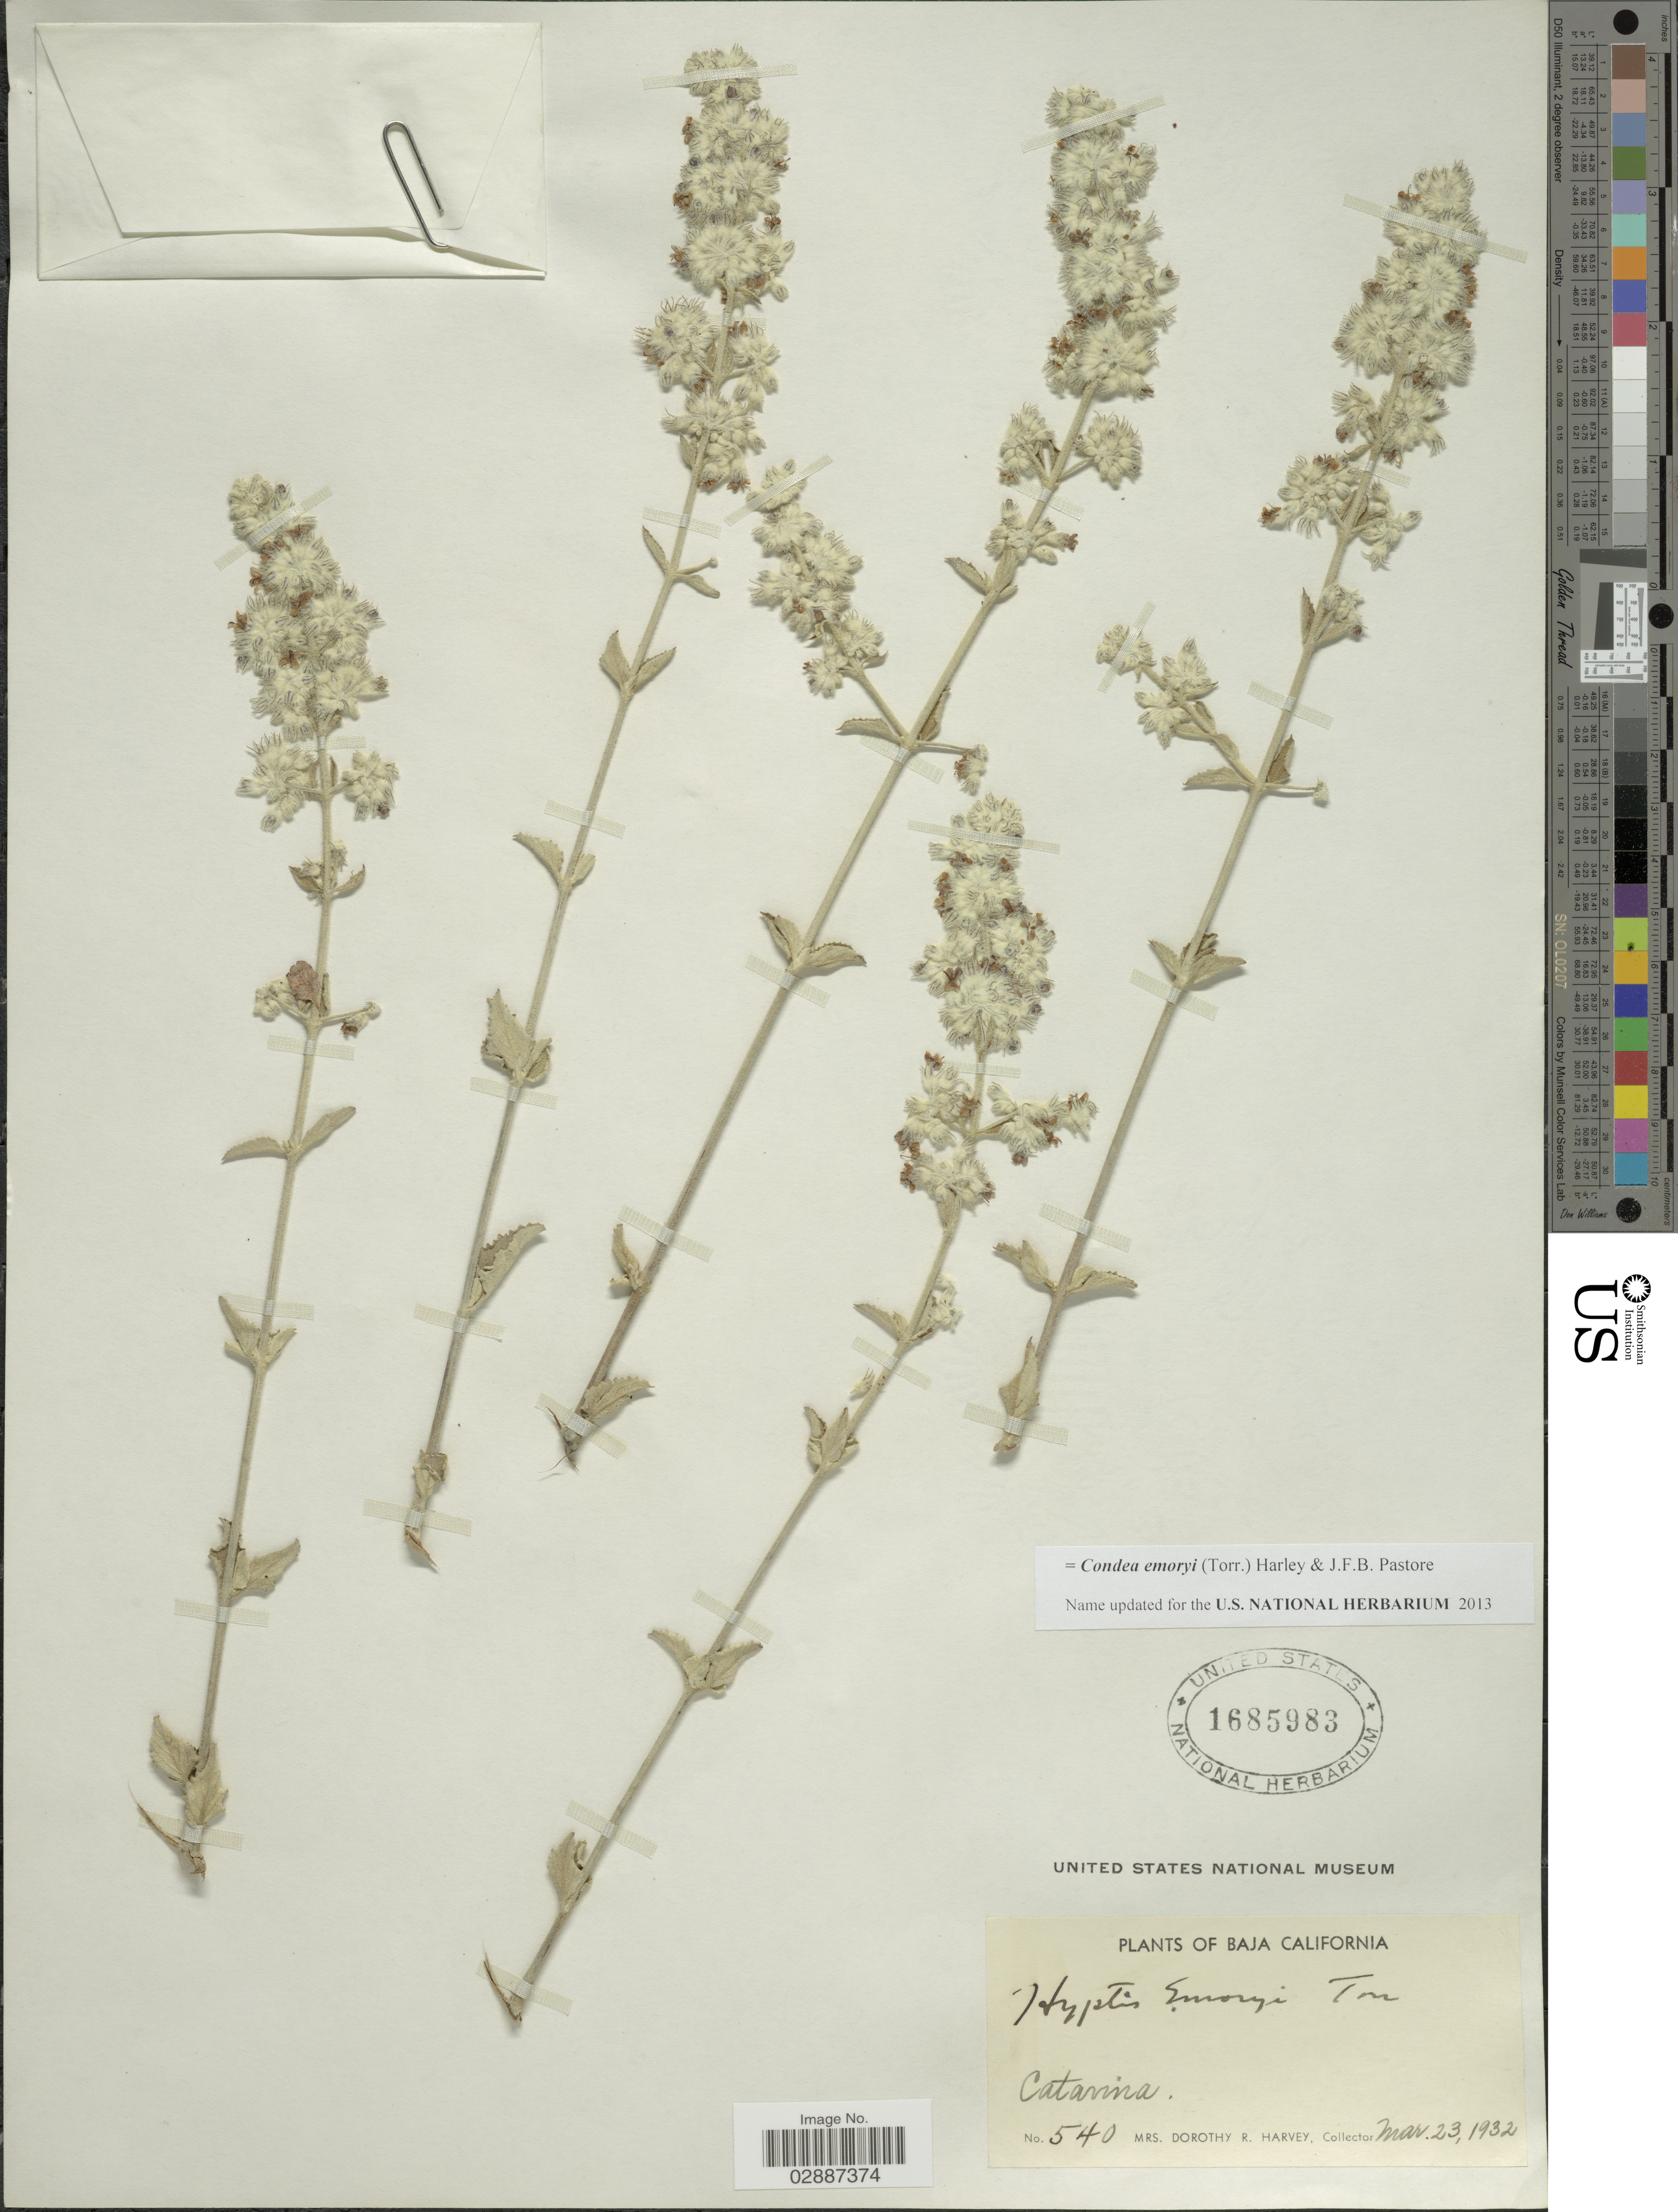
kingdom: Plantae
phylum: Tracheophyta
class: Magnoliopsida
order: Lamiales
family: Lamiaceae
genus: Condea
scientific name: Condea emoryi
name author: (Torr.) Harley & J.F.B. Pastore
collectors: Harvey, Mrs. D. R.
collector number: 540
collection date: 1932-03-23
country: Mexico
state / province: Baja California Norte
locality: Catavina.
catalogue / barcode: US 1685983